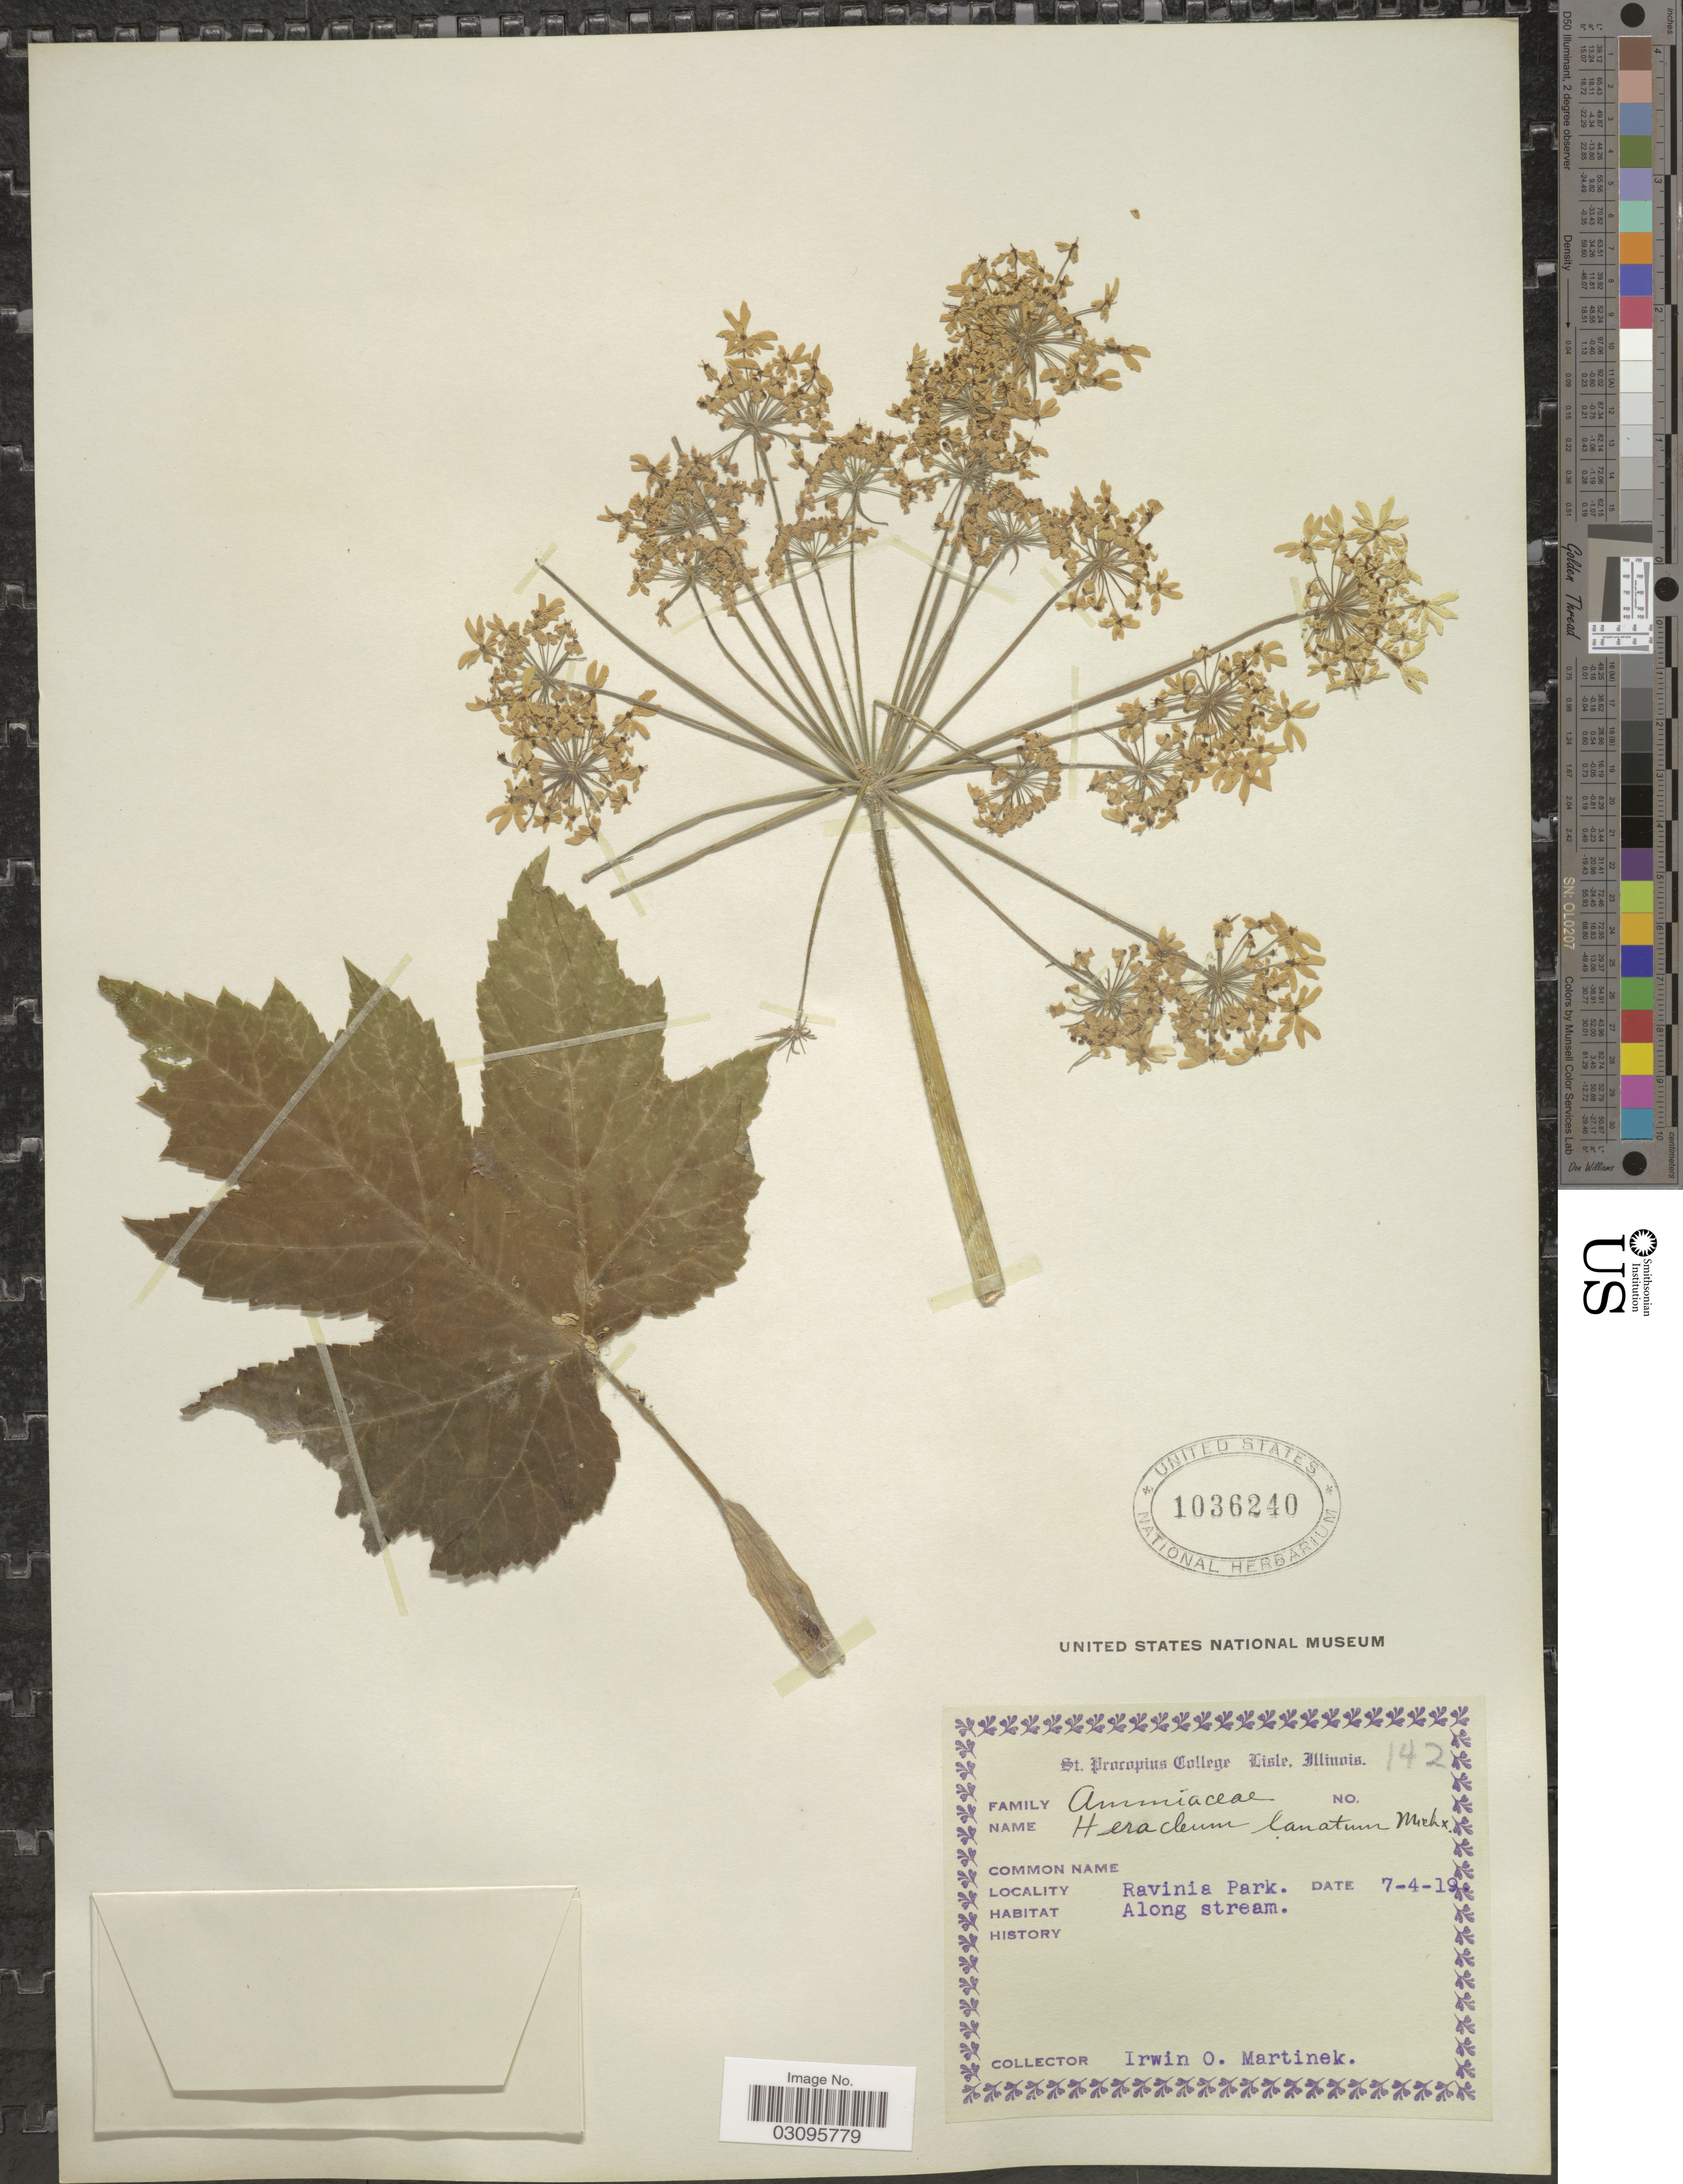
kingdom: Plantae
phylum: Tracheophyta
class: Magnoliopsida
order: Apiales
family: Apiaceae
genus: Heracleum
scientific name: Heracleum lanatum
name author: Michx.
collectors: I. Martinek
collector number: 142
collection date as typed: Transcribed d/m/y: 4/7/19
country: United States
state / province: Illinois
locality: Ravinia Park.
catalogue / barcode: US 1036240